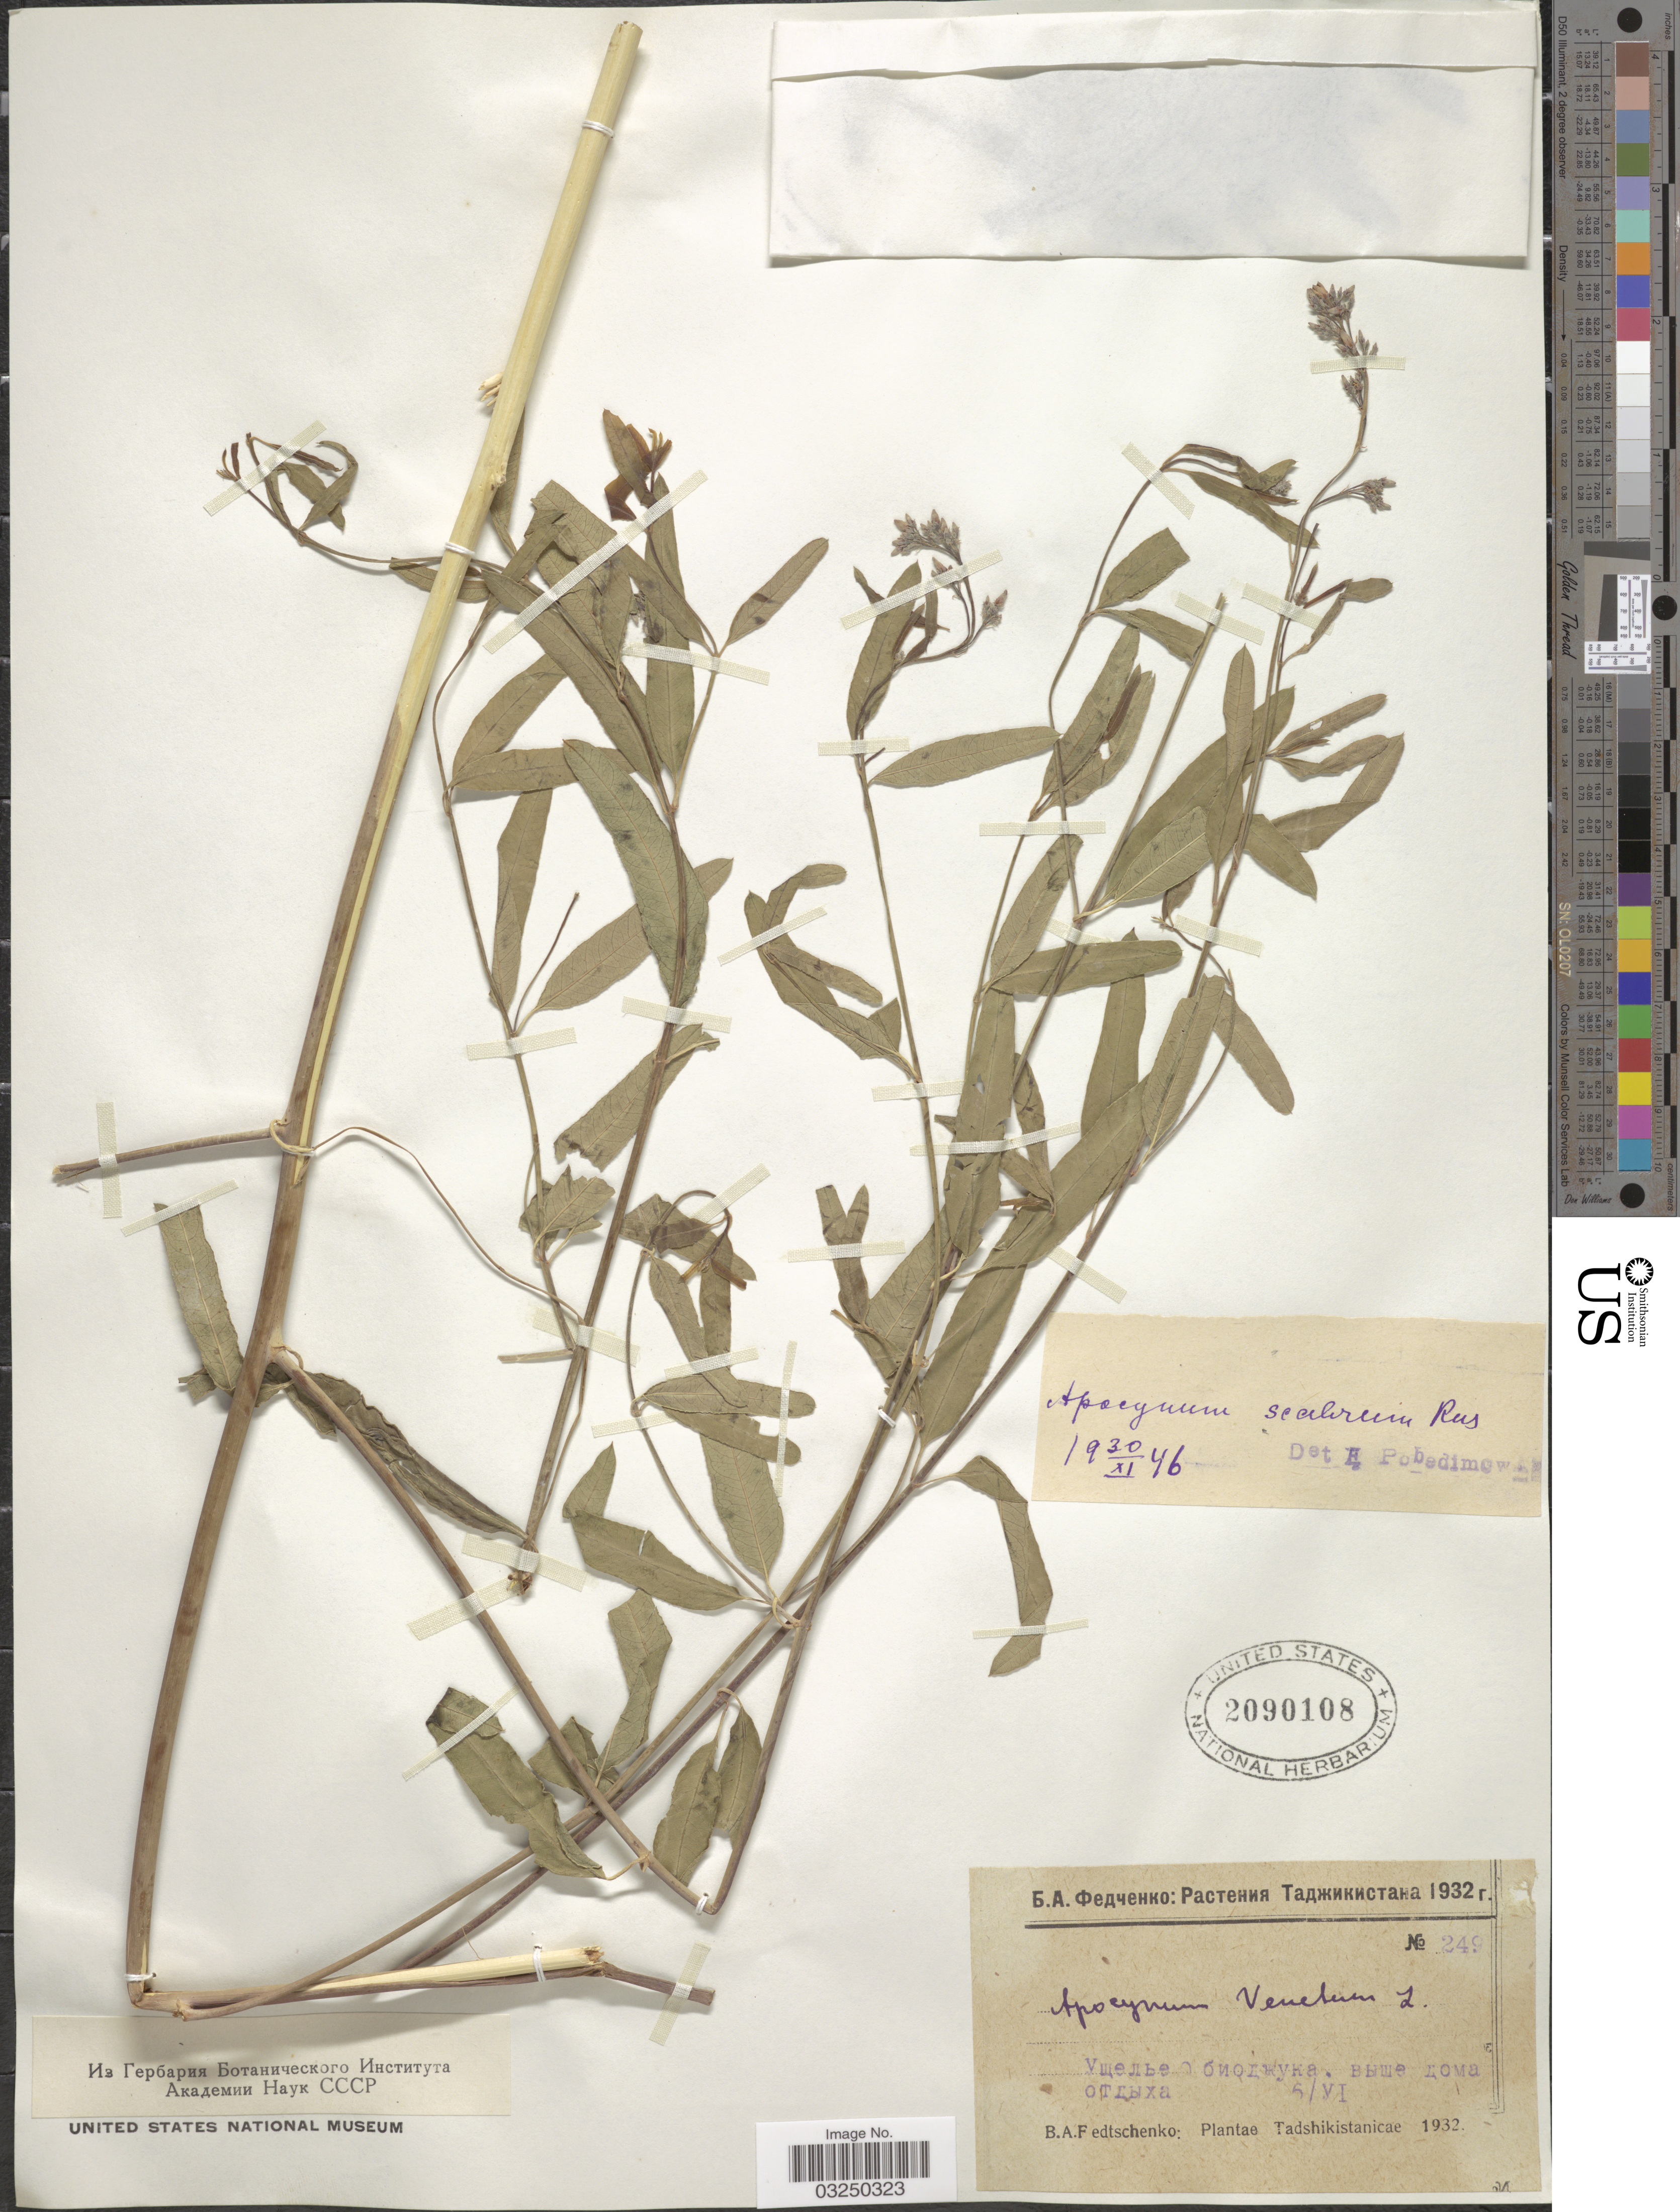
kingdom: Plantae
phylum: Tracheophyta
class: Magnoliopsida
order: Gentianales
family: Apocynaceae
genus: Apocynum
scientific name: Apocynum scabrum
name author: Russanov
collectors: B. A. Fedtschenko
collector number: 249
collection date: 1932-06-06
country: Tajikistan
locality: X.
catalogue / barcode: US 2090108